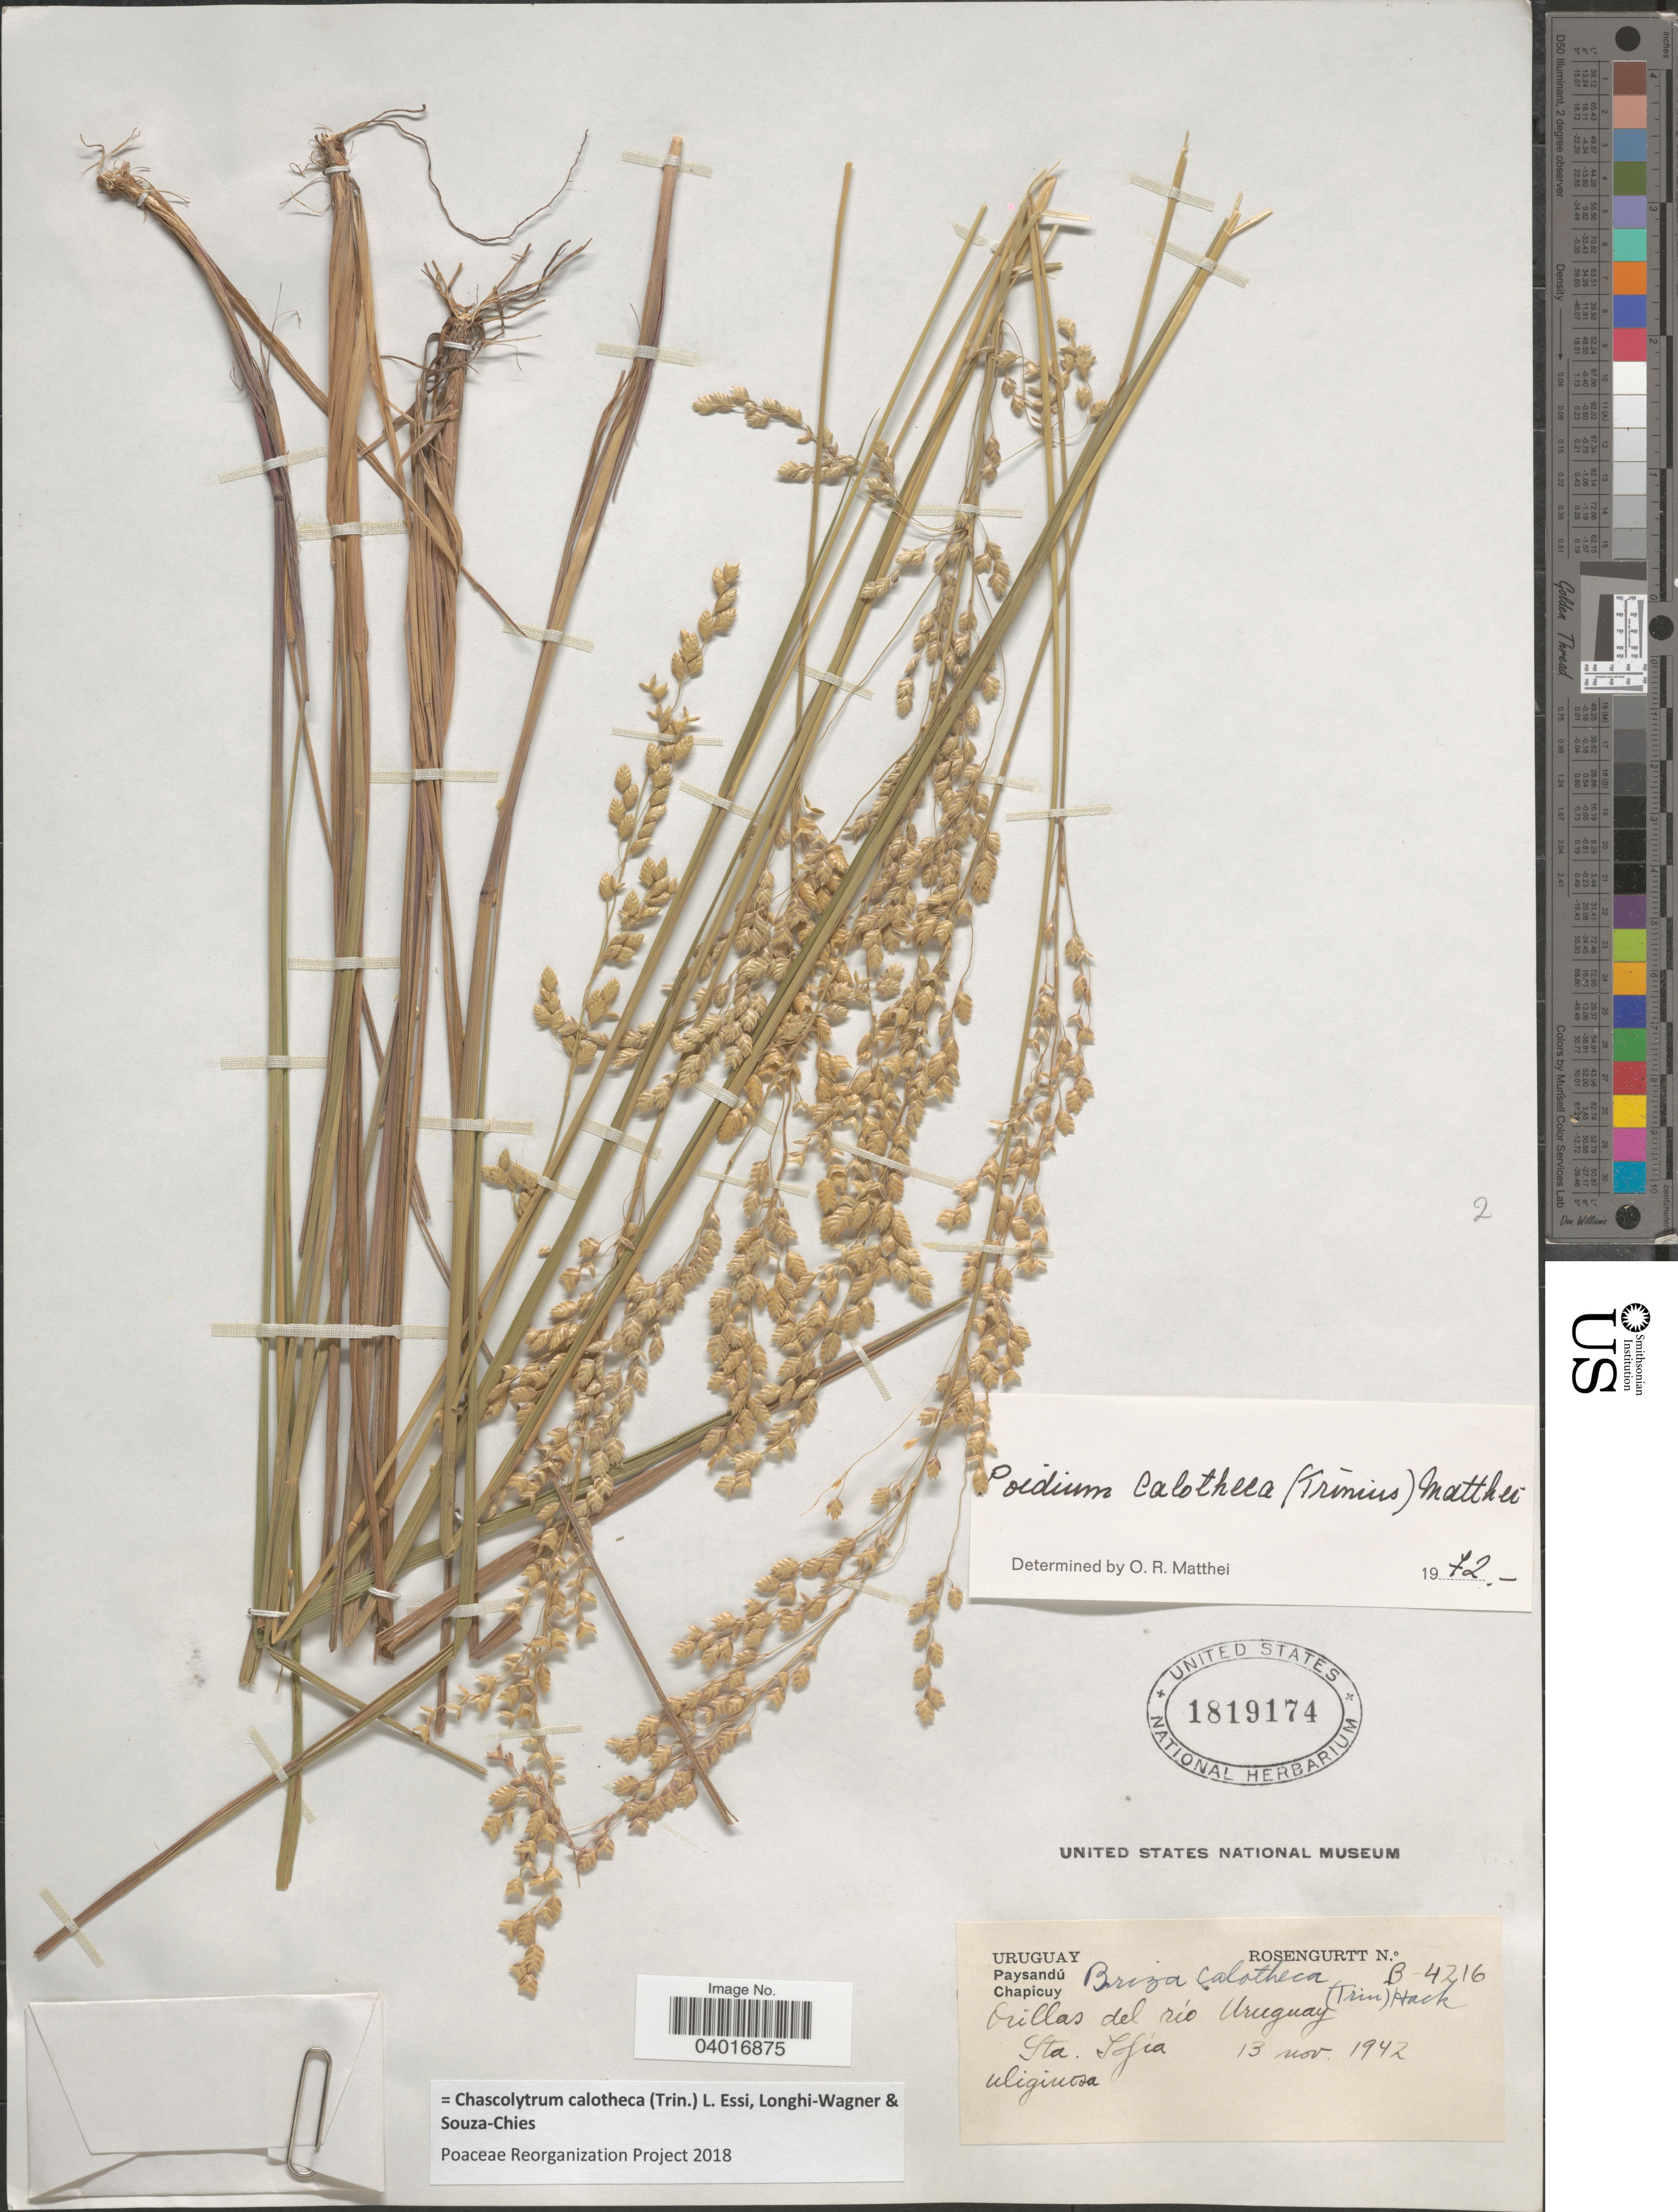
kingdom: Plantae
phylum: Tracheophyta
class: Liliopsida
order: Poales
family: Poaceae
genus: Chascolytrum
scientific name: Chascolytrum calotheca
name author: (Trin.) L. Essi et al.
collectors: Rosengurtt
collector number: B-4216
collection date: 1942-11-13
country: Uruguay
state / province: Paysandu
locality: Chapicuy. Orillas del río Uruguay. Sta. Sofía.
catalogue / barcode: US 1819174